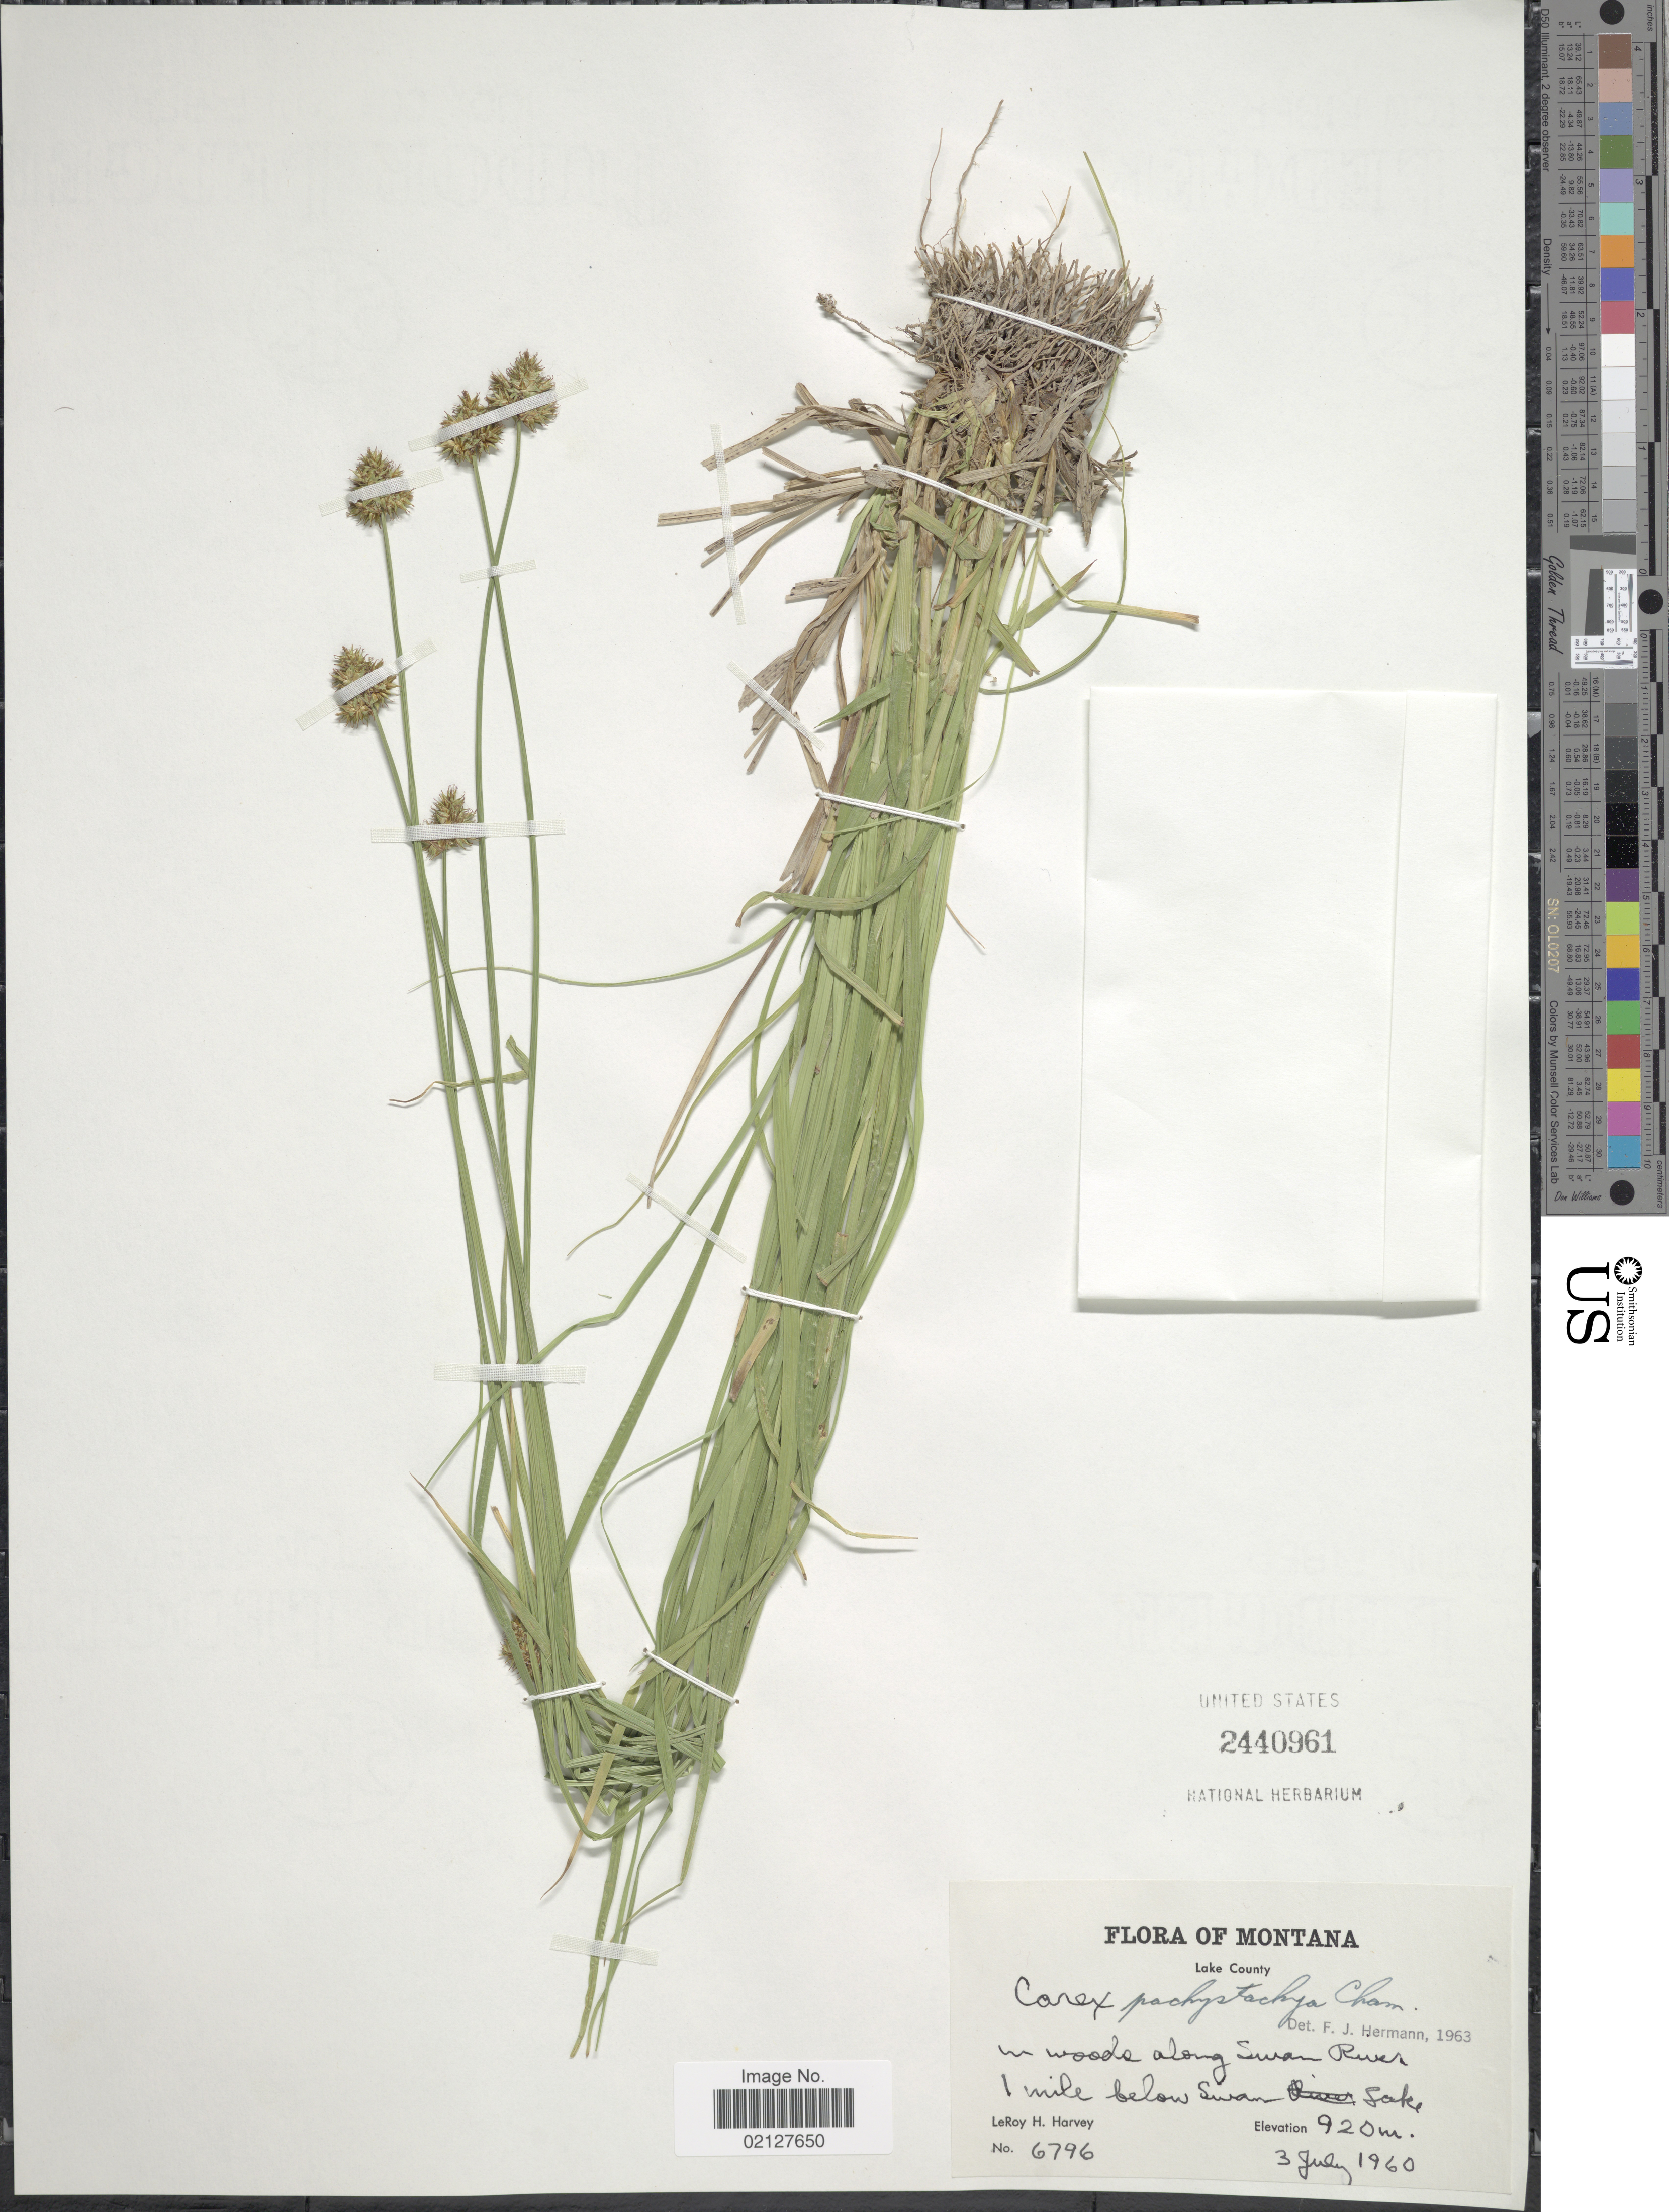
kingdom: Plantae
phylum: Tracheophyta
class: Liliopsida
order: Poales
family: Cyperaceae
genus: Carex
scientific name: Carex pachystachya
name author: Cham. ex Steud.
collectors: L. H. Harvey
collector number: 6796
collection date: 1960-07-03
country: United States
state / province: Montana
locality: Lake County. along Swan River 1 mile below Swan Lake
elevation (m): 920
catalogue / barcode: US 2440961